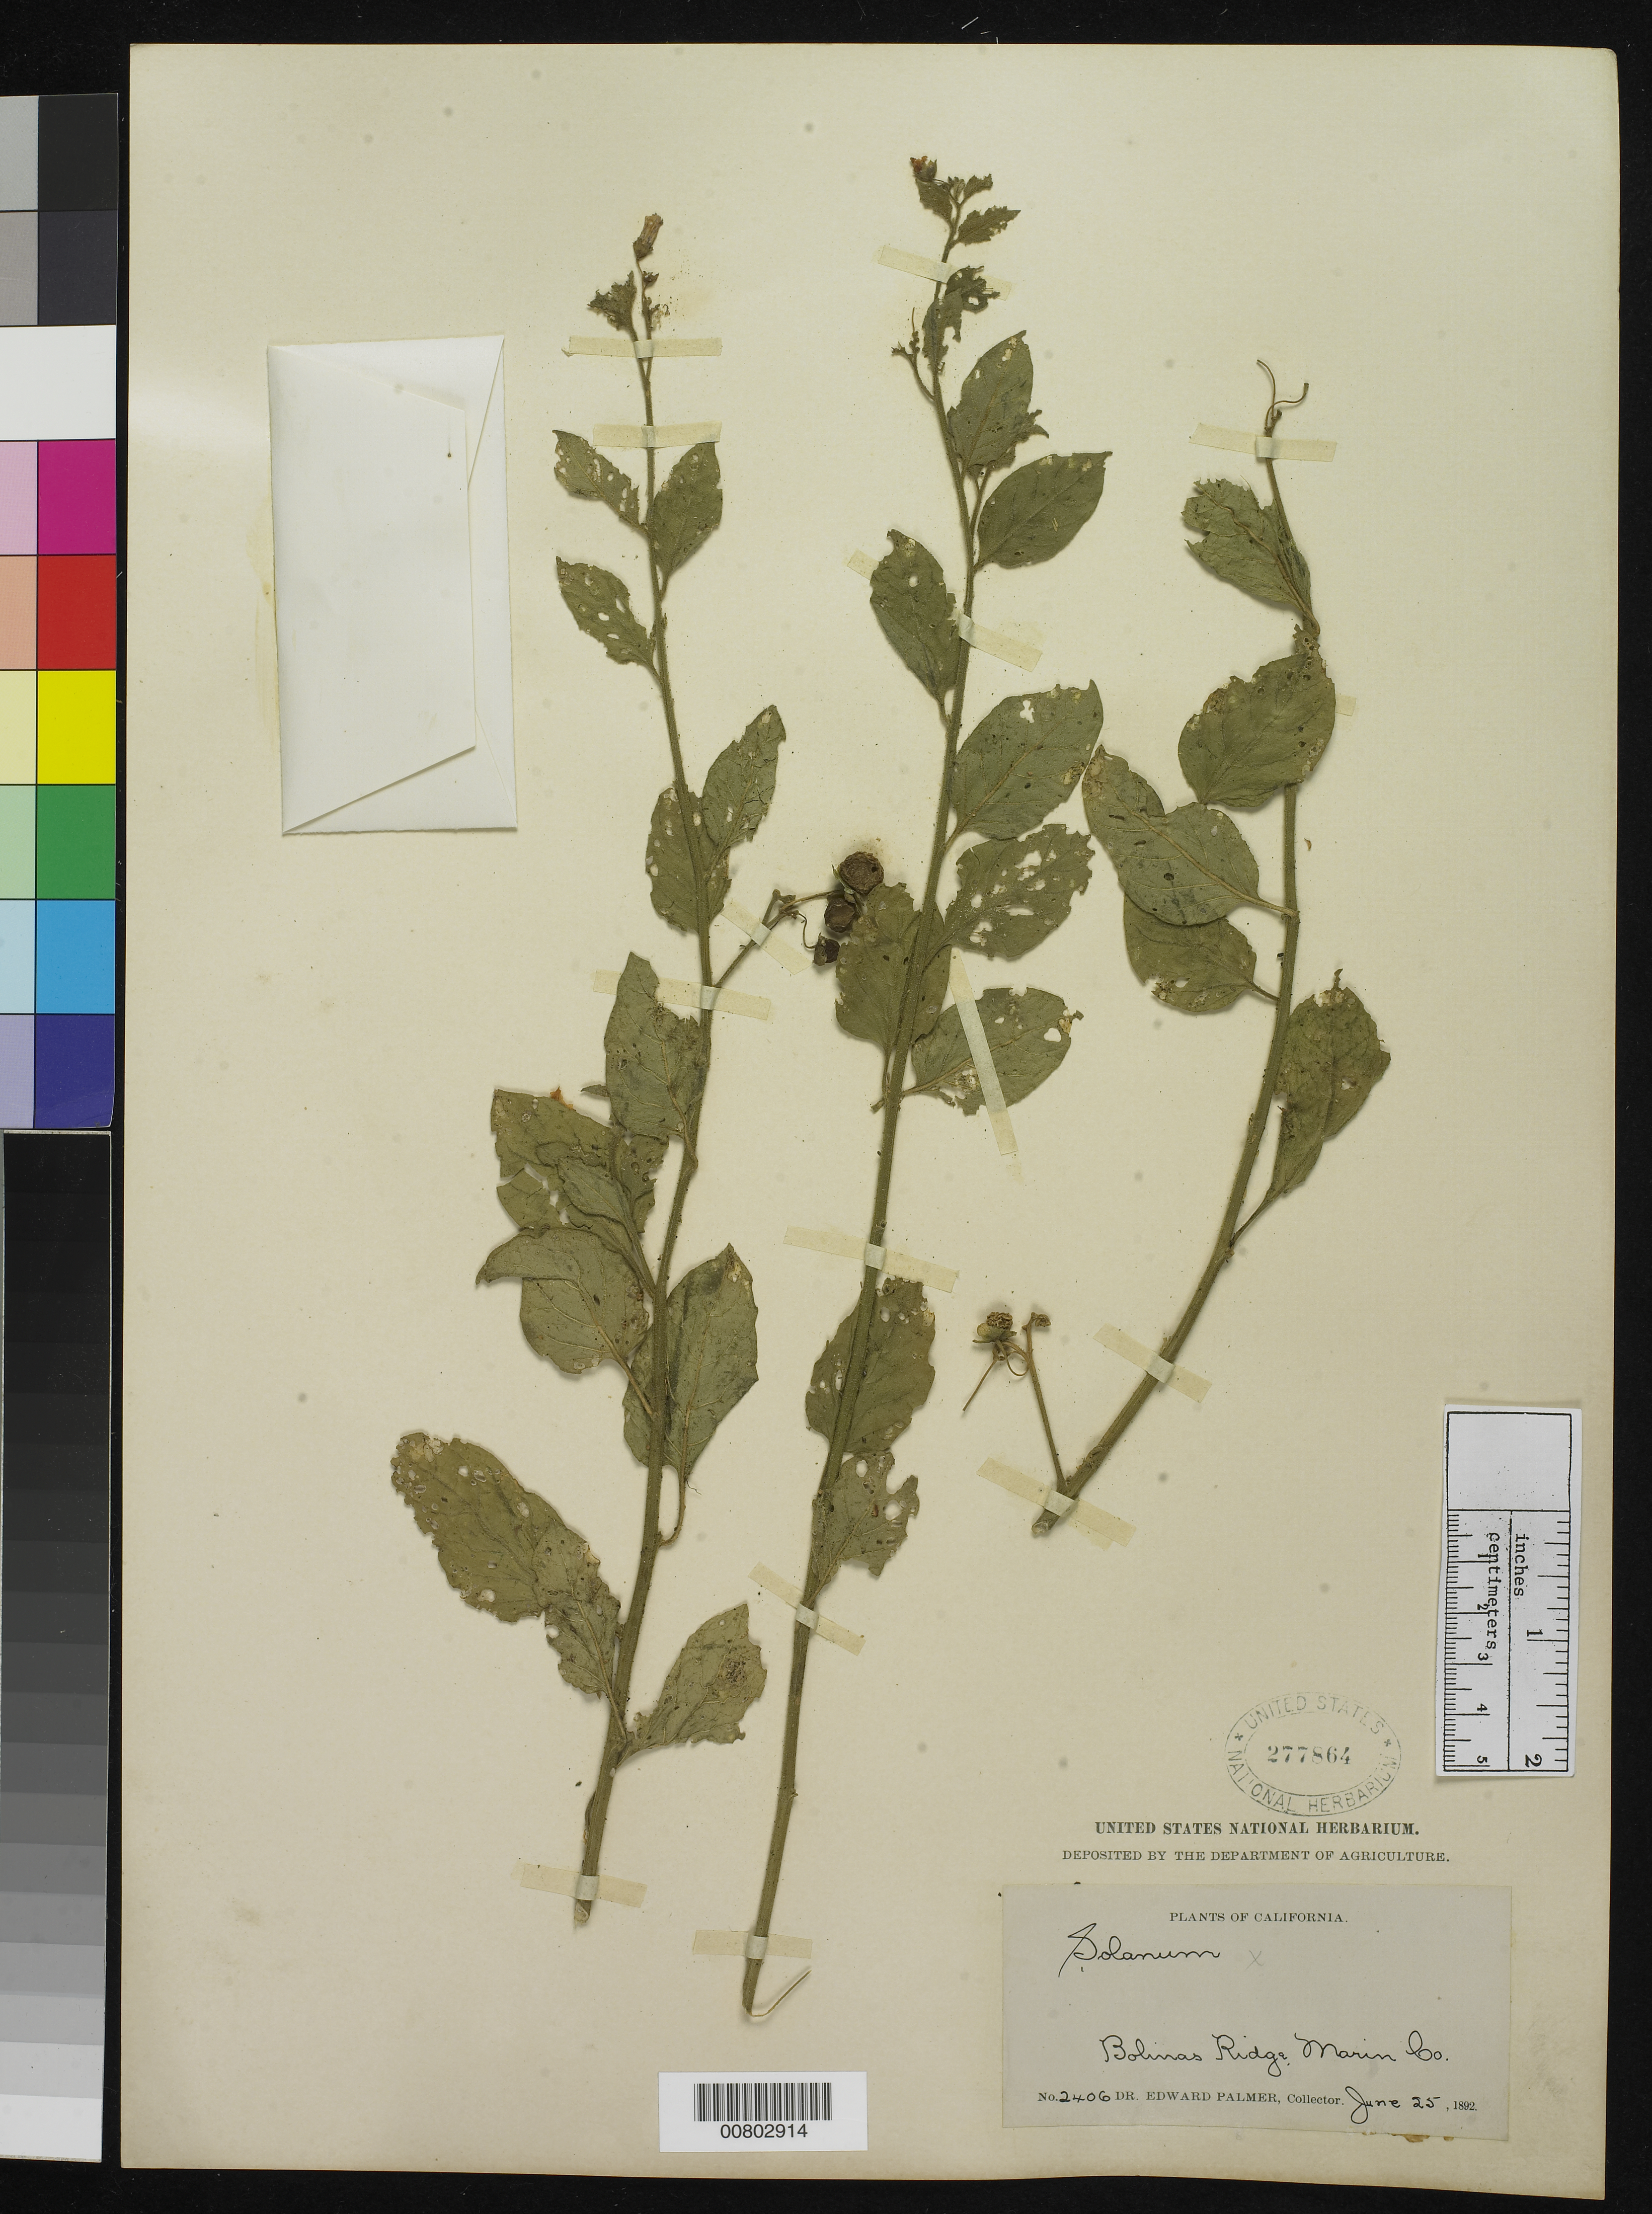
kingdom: Plantae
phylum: Tracheophyta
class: Magnoliopsida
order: Solanales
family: Solanaceae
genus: Solanum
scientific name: Solanum xanti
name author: A. Gray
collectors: E. Palmer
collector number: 2406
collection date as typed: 25 Jun 1892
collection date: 1892-06-25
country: United States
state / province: California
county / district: Marin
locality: Bolinas Ridge, Marin County, California.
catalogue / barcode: US 277864